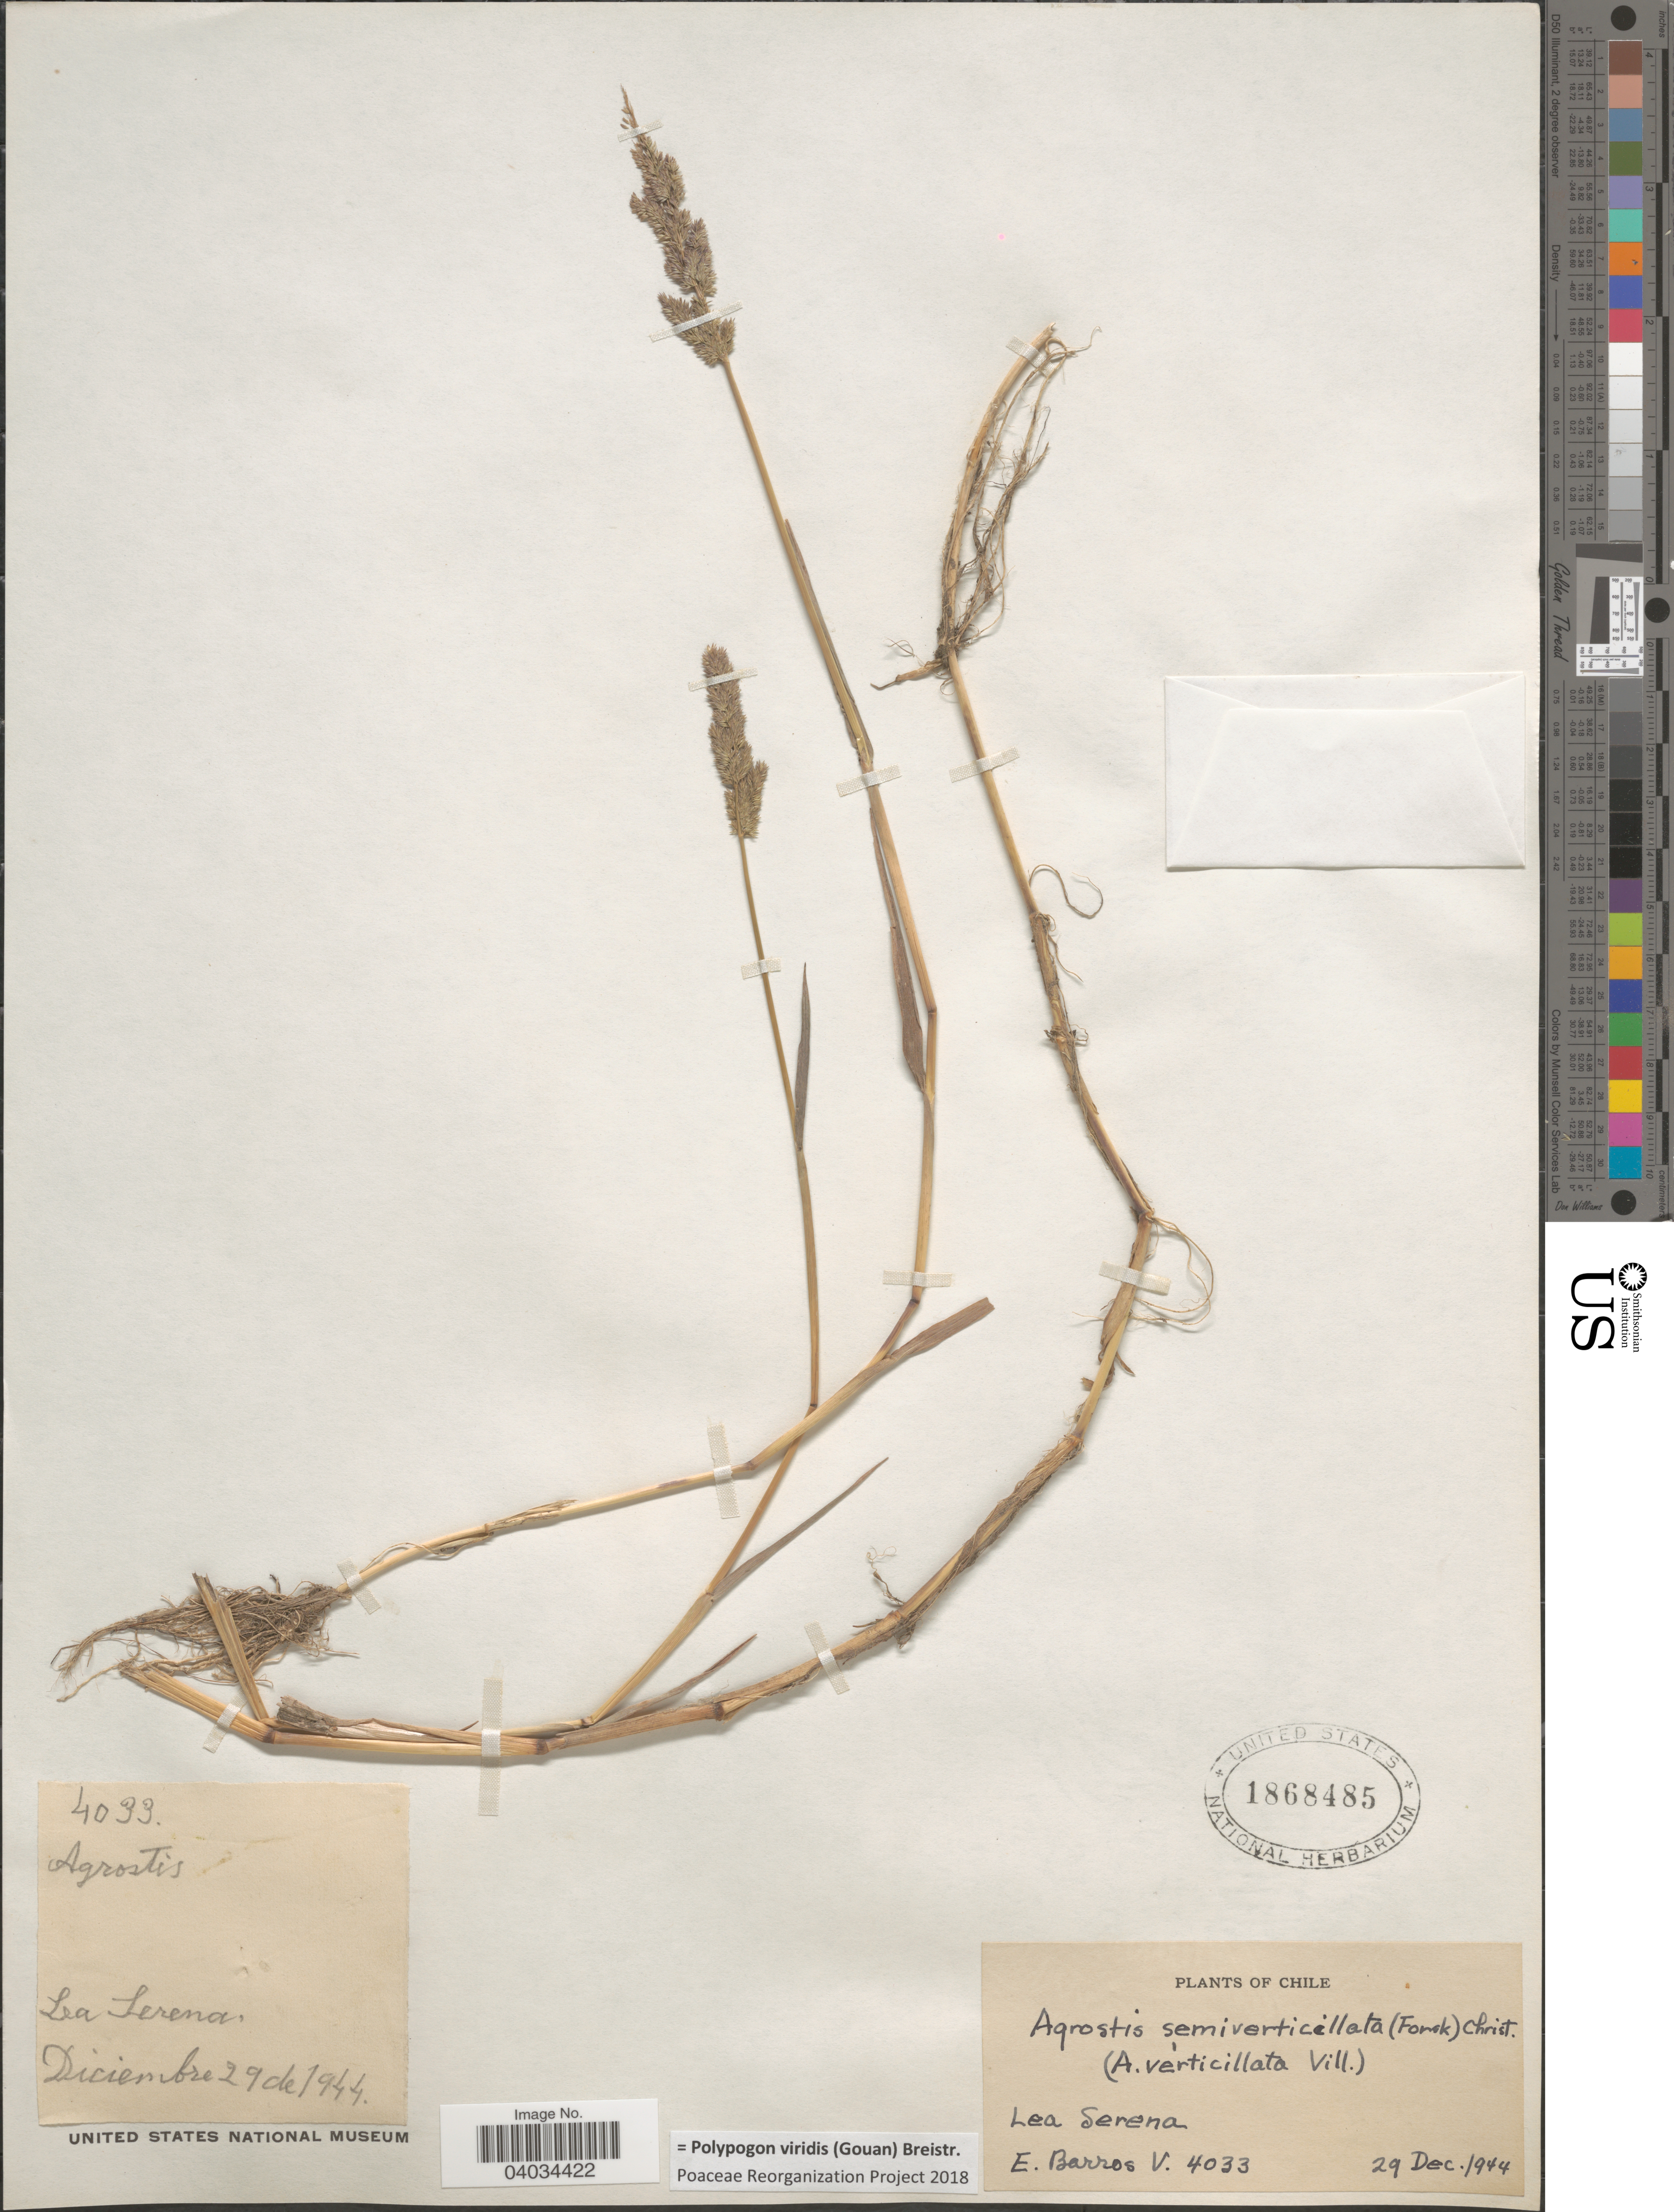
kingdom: Plantae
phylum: Tracheophyta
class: Liliopsida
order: Poales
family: Poaceae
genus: Polypogon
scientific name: Polypogon viridis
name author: (Gouan) Breistroffer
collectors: E. Barros V.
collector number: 4033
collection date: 1944-12-29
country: Chile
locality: Lea Serena.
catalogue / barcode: US 1868485